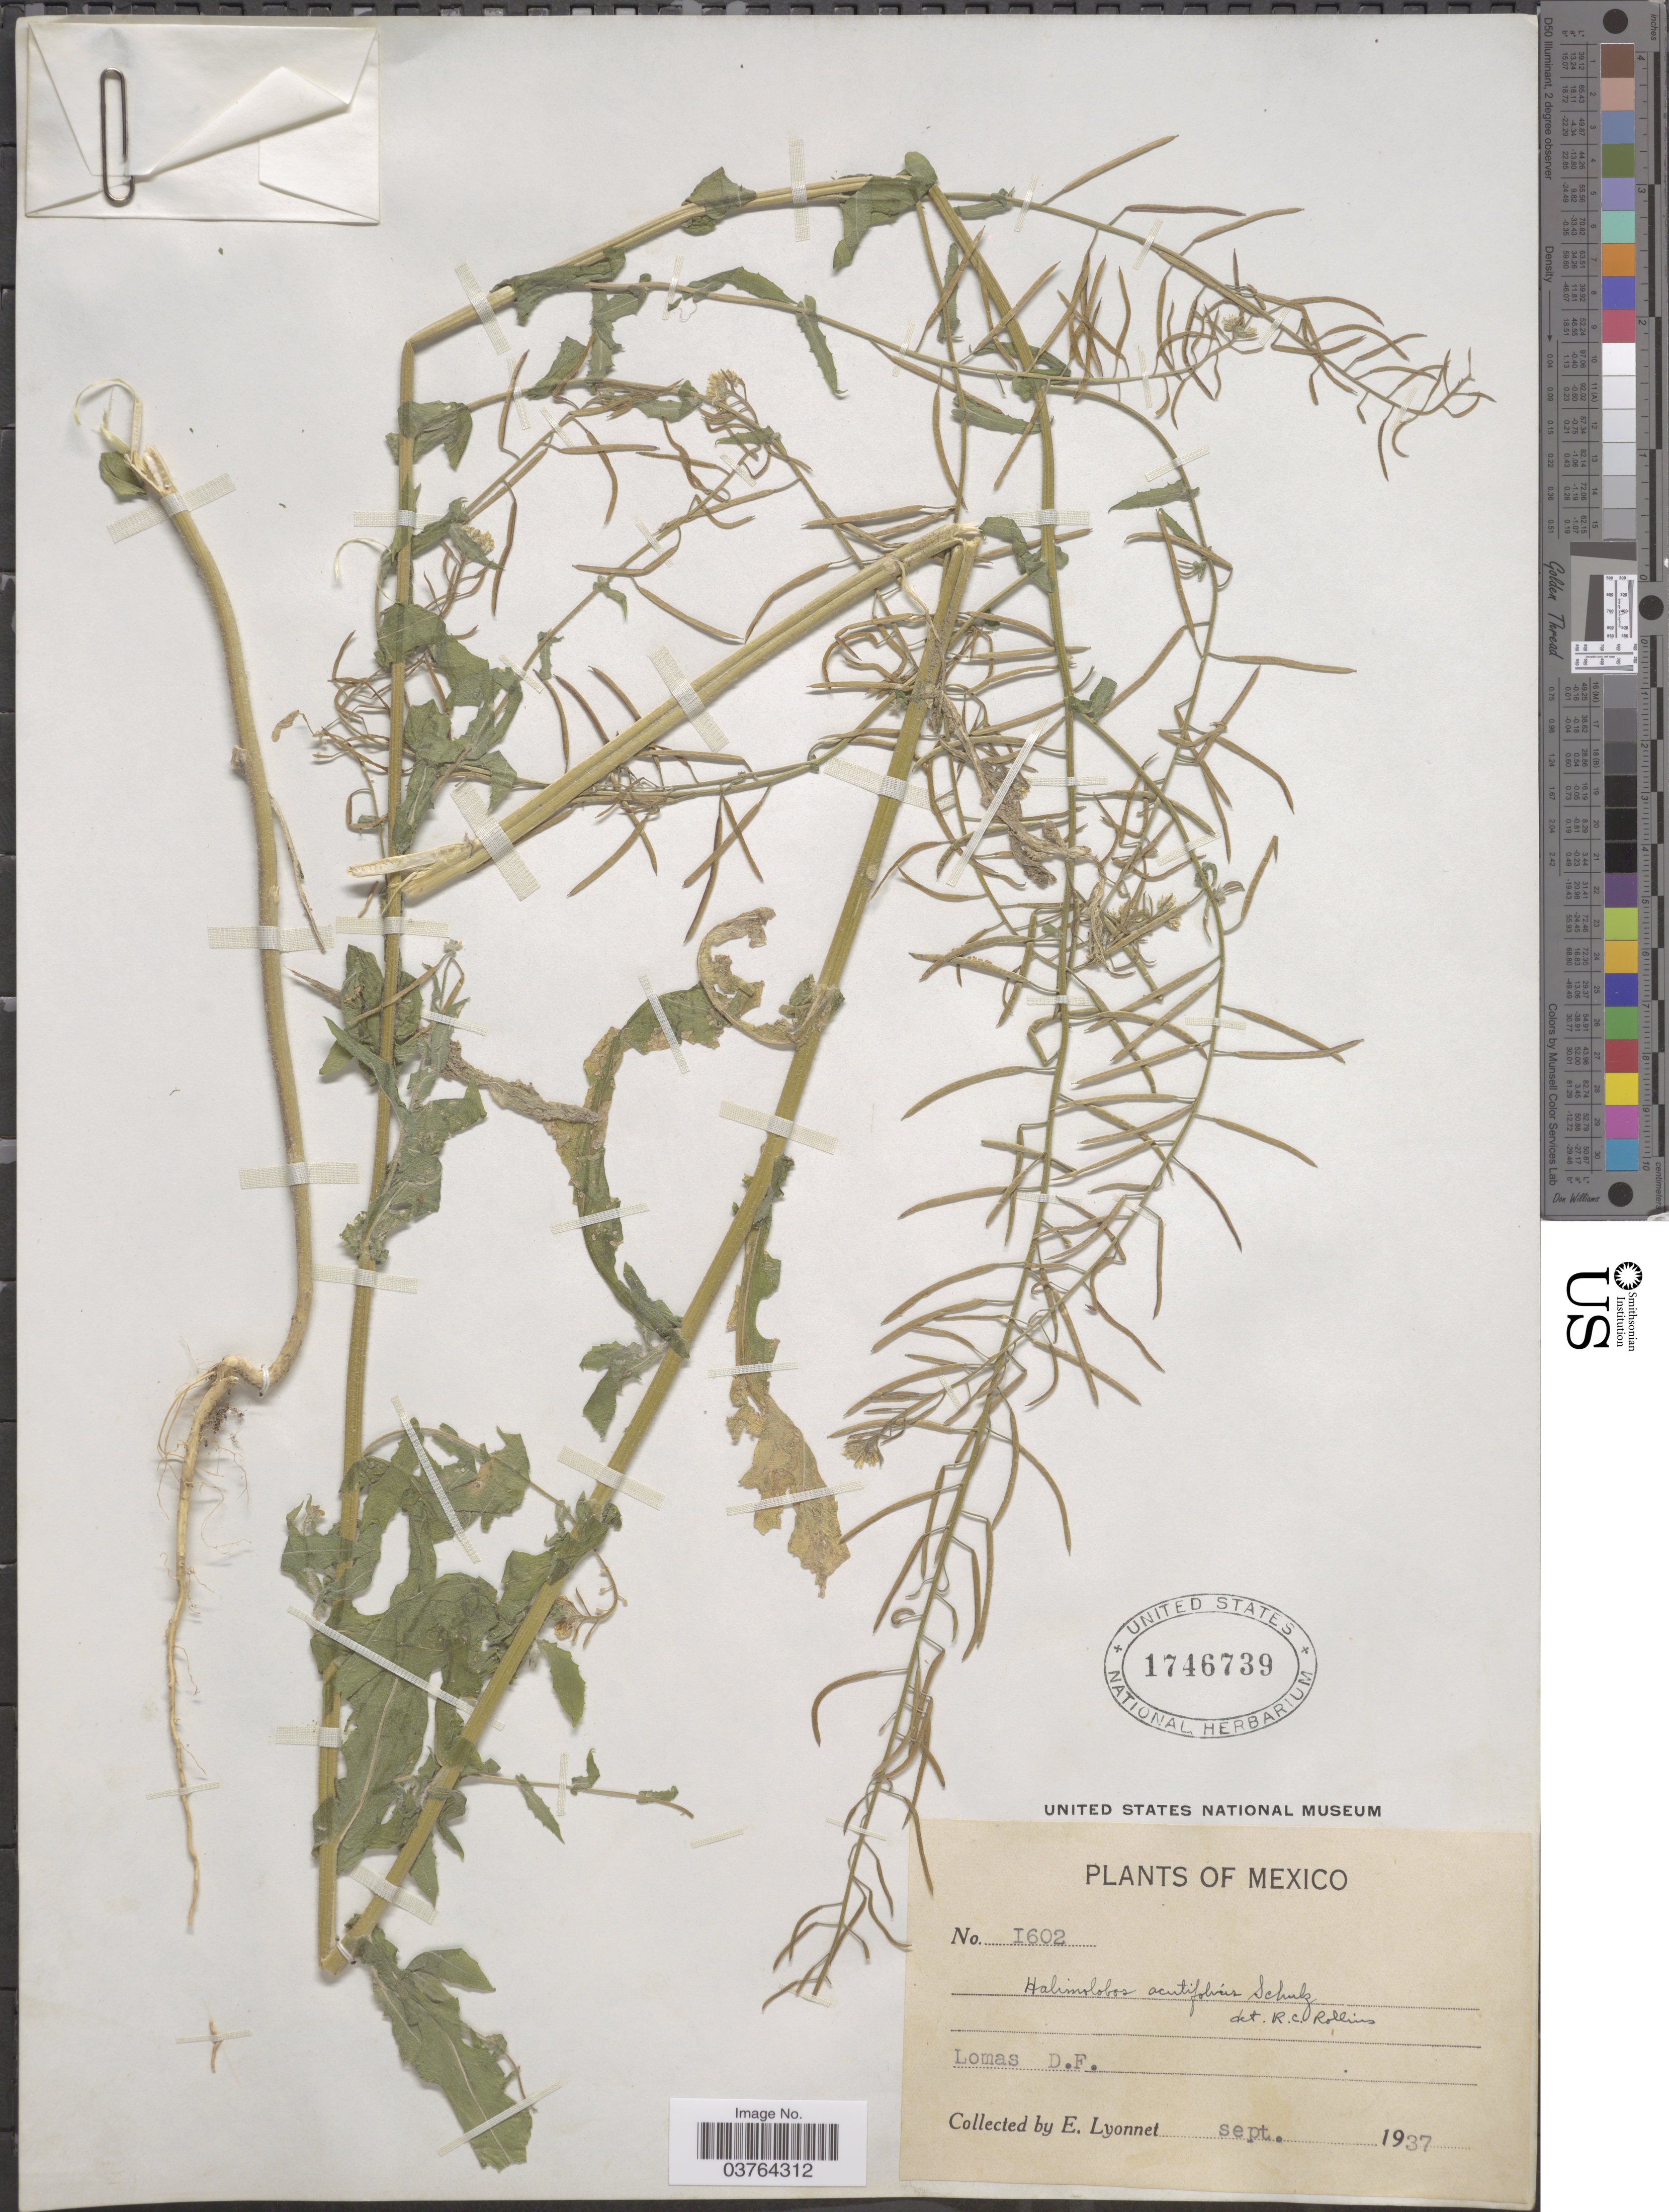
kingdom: Plantae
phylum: Tracheophyta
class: Magnoliopsida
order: Brassicales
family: Brassicaceae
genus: Halimolobos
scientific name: Halimolobos hispidulus var. acutifolius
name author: Rollins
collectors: E. Lyonnet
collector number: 1602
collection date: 1937-09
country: Mexico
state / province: Distrito Federal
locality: Lomas.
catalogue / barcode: US 1746739